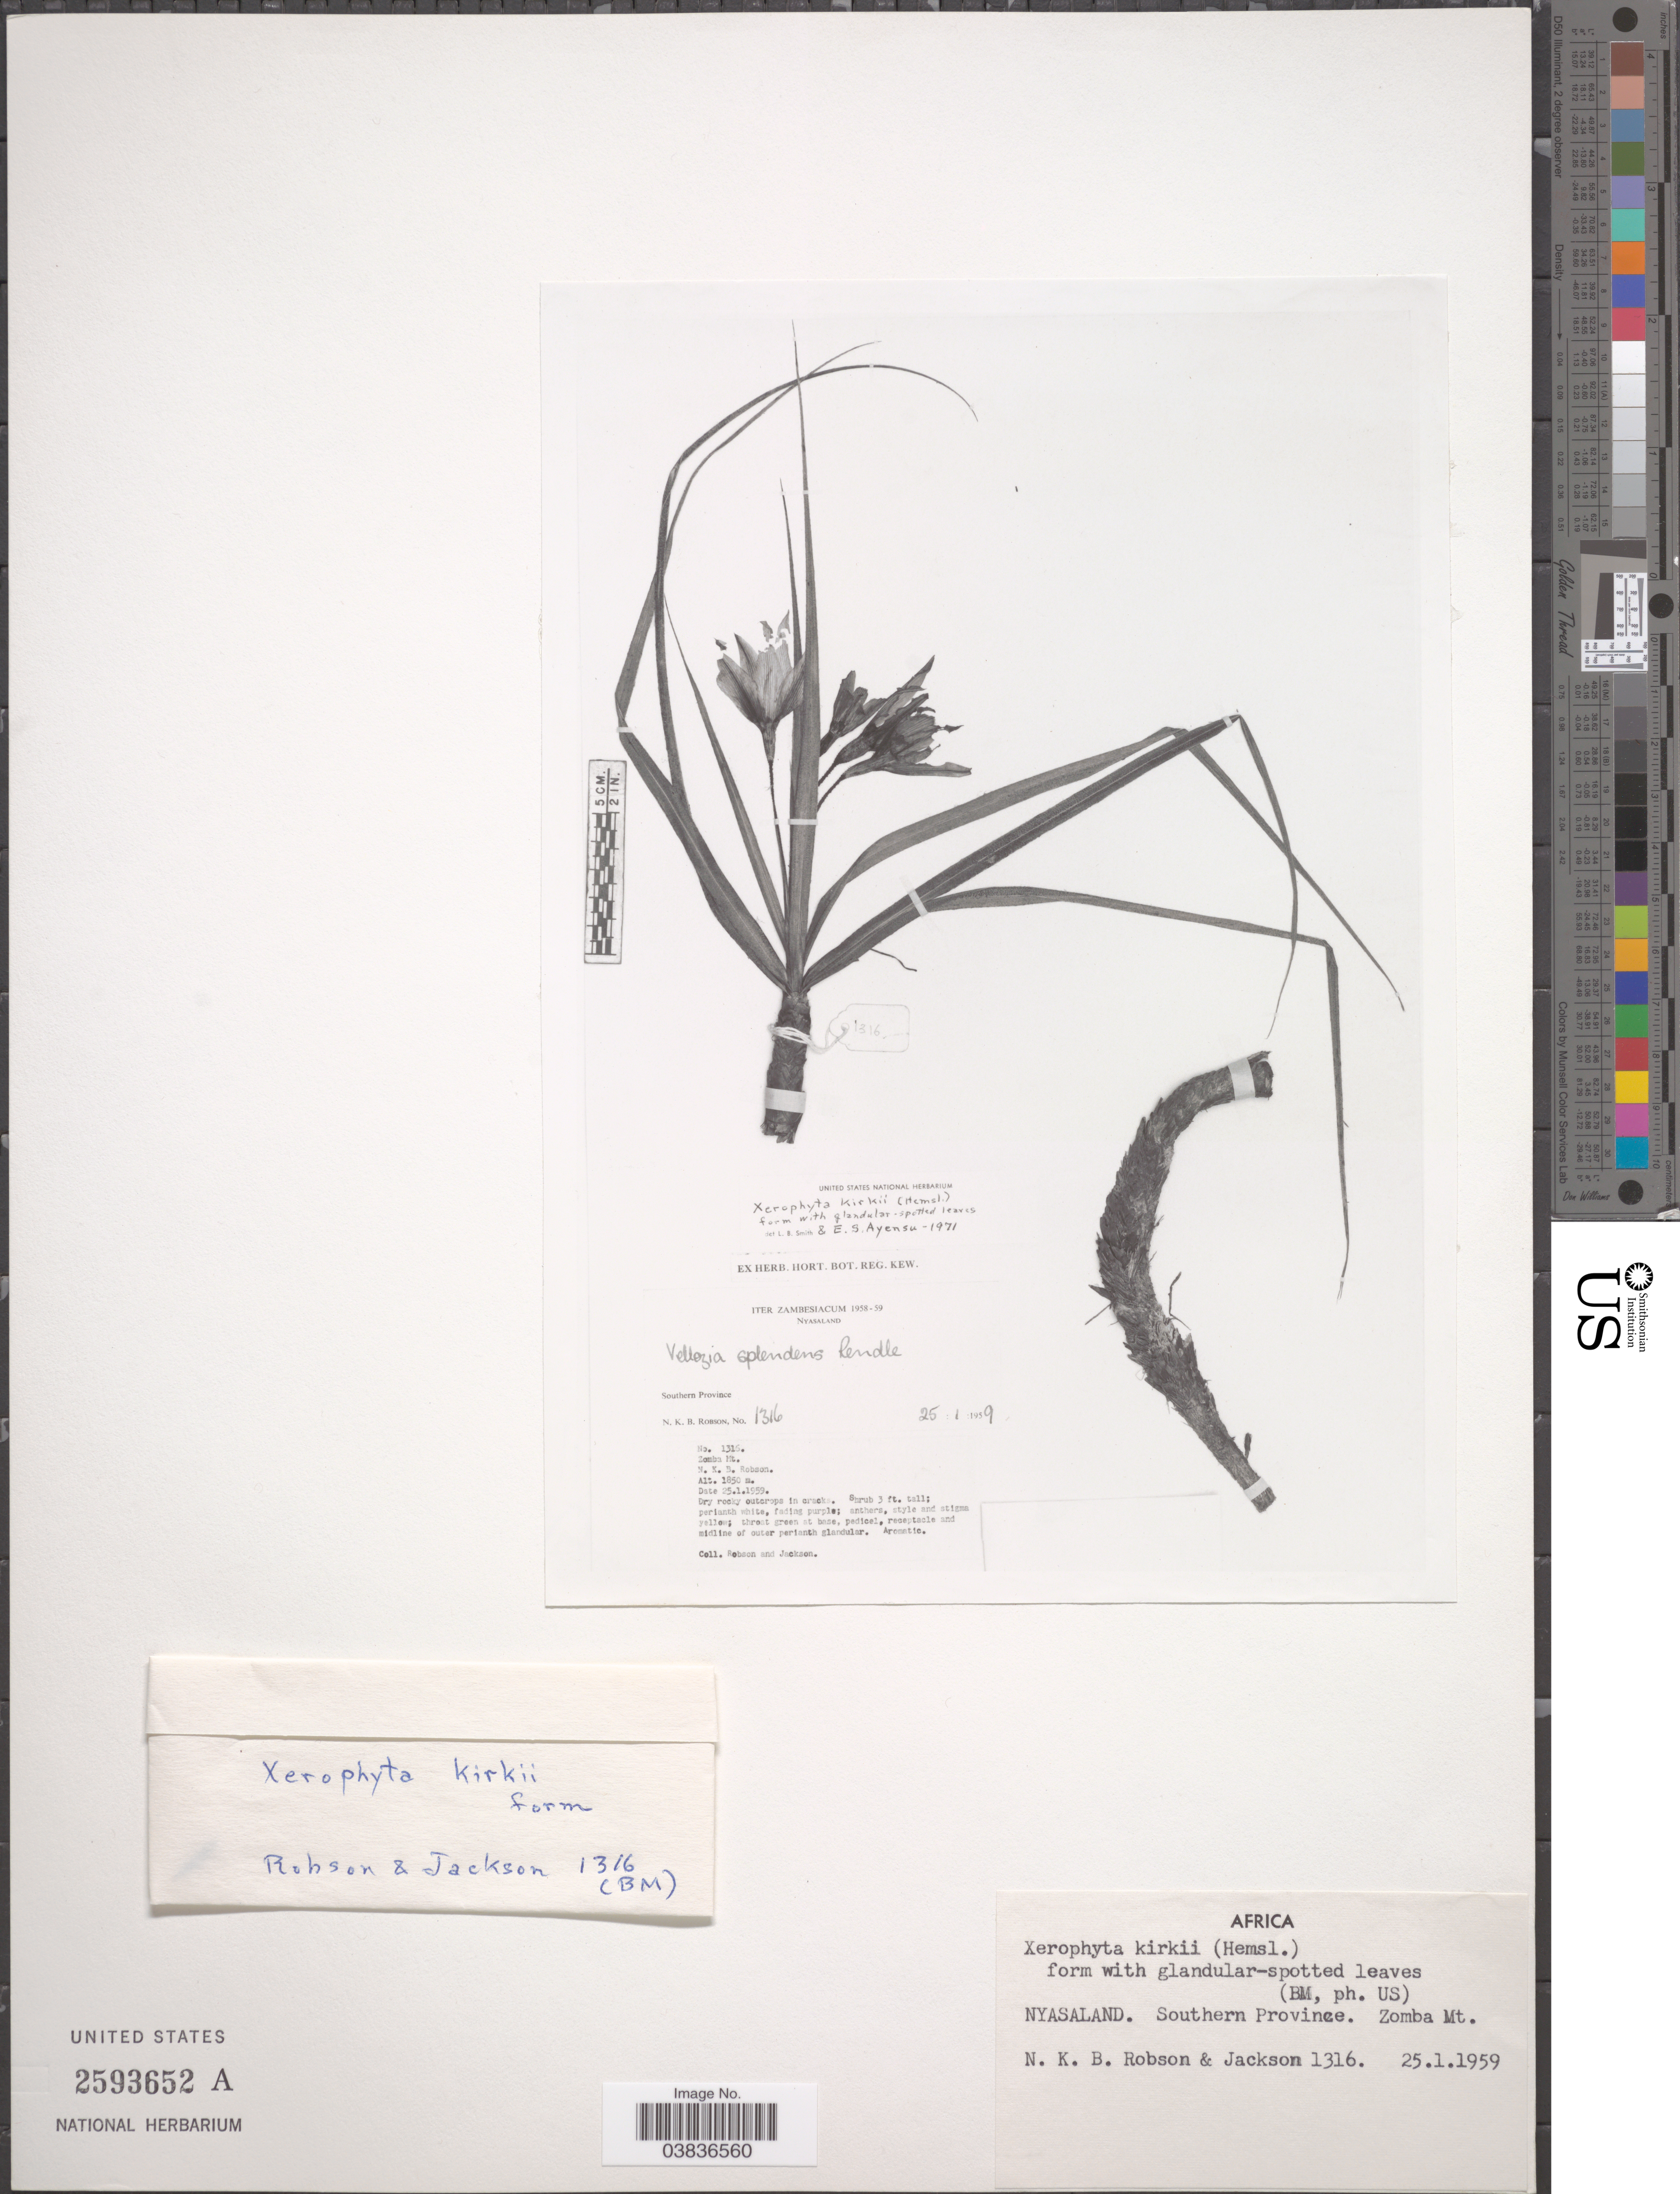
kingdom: Plantae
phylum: Tracheophyta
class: Liliopsida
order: Pandanales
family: Velloziaceae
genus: Xerophyta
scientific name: Xerophyta kirkii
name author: (Hemsl.) L.B. Sm. & Ayensu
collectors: N. Robson & Jackson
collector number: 1316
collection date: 1959-01-25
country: Malawi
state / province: Southern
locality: Nyasaland. Zomba Mt.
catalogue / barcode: US 2593652A